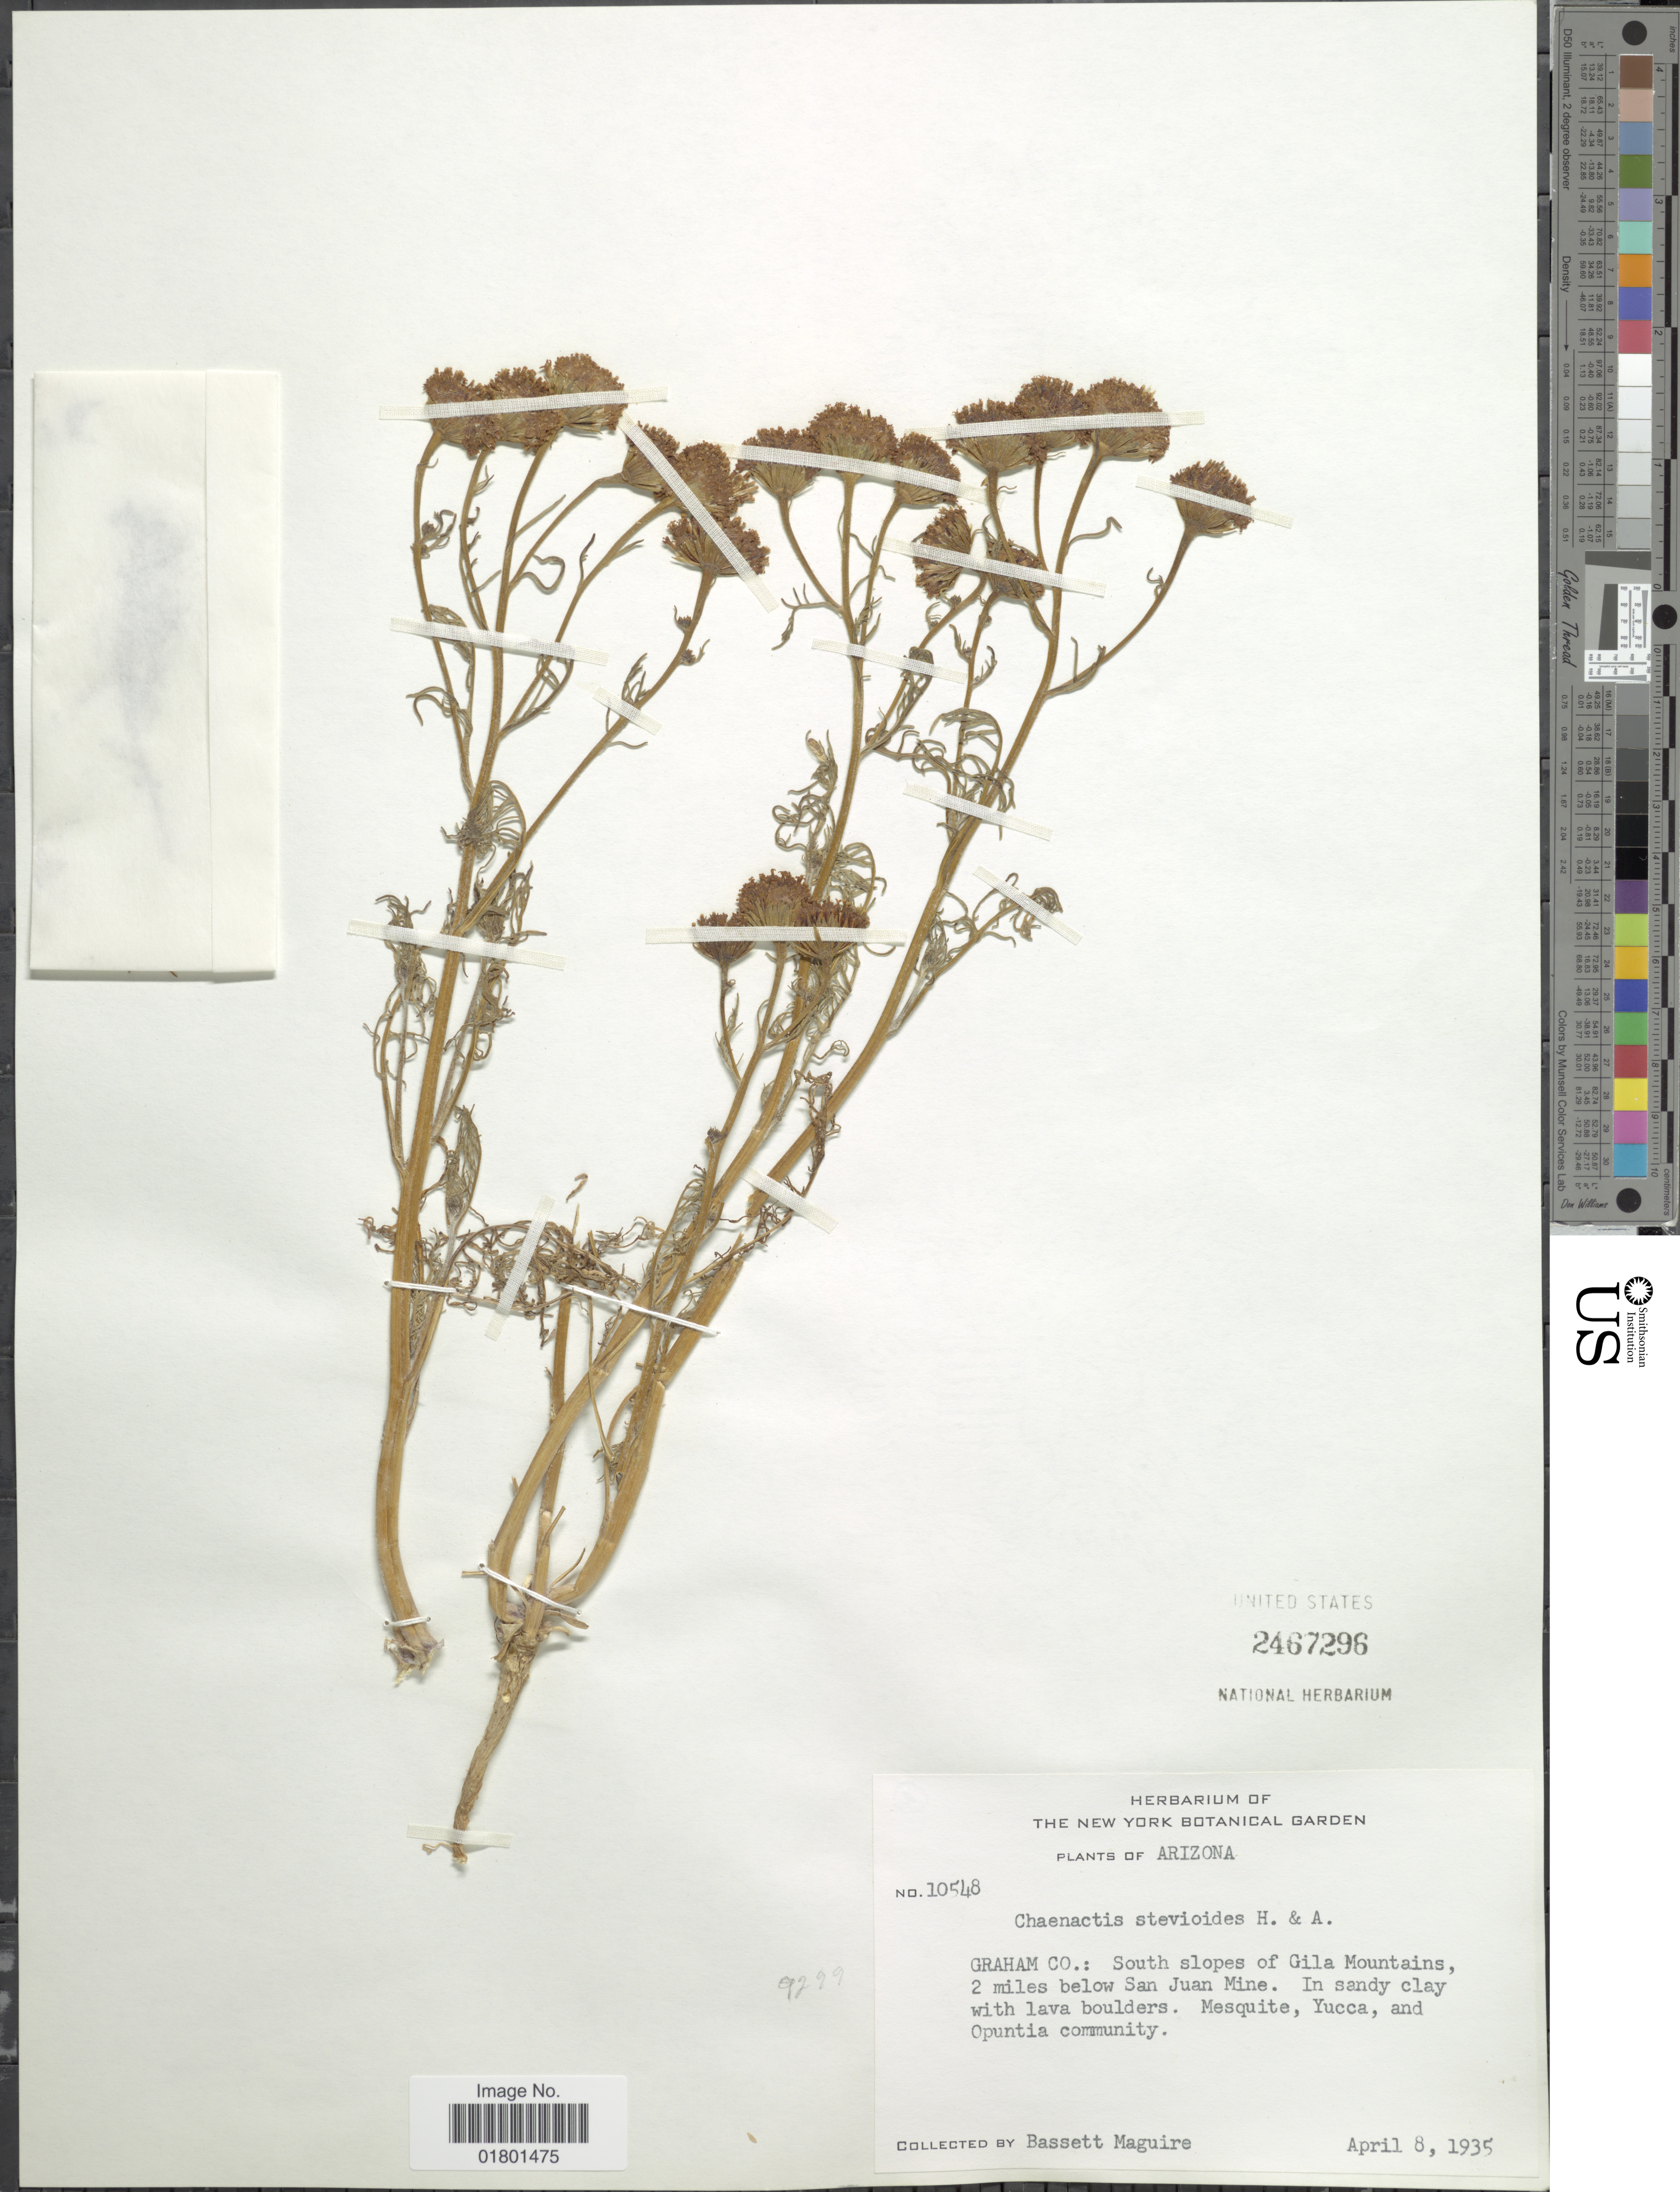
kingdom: Plantae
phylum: Tracheophyta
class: Magnoliopsida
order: Asterales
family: Asteraceae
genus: Chaenactis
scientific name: Chaenactis stevioides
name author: Hook. & Arn.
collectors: B. Maguire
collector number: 10548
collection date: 1935-04-08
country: United States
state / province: Arizona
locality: Graham Co.: South slopes of Gila Mountains, 2 miles below San Juan Mine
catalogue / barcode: US 2467296